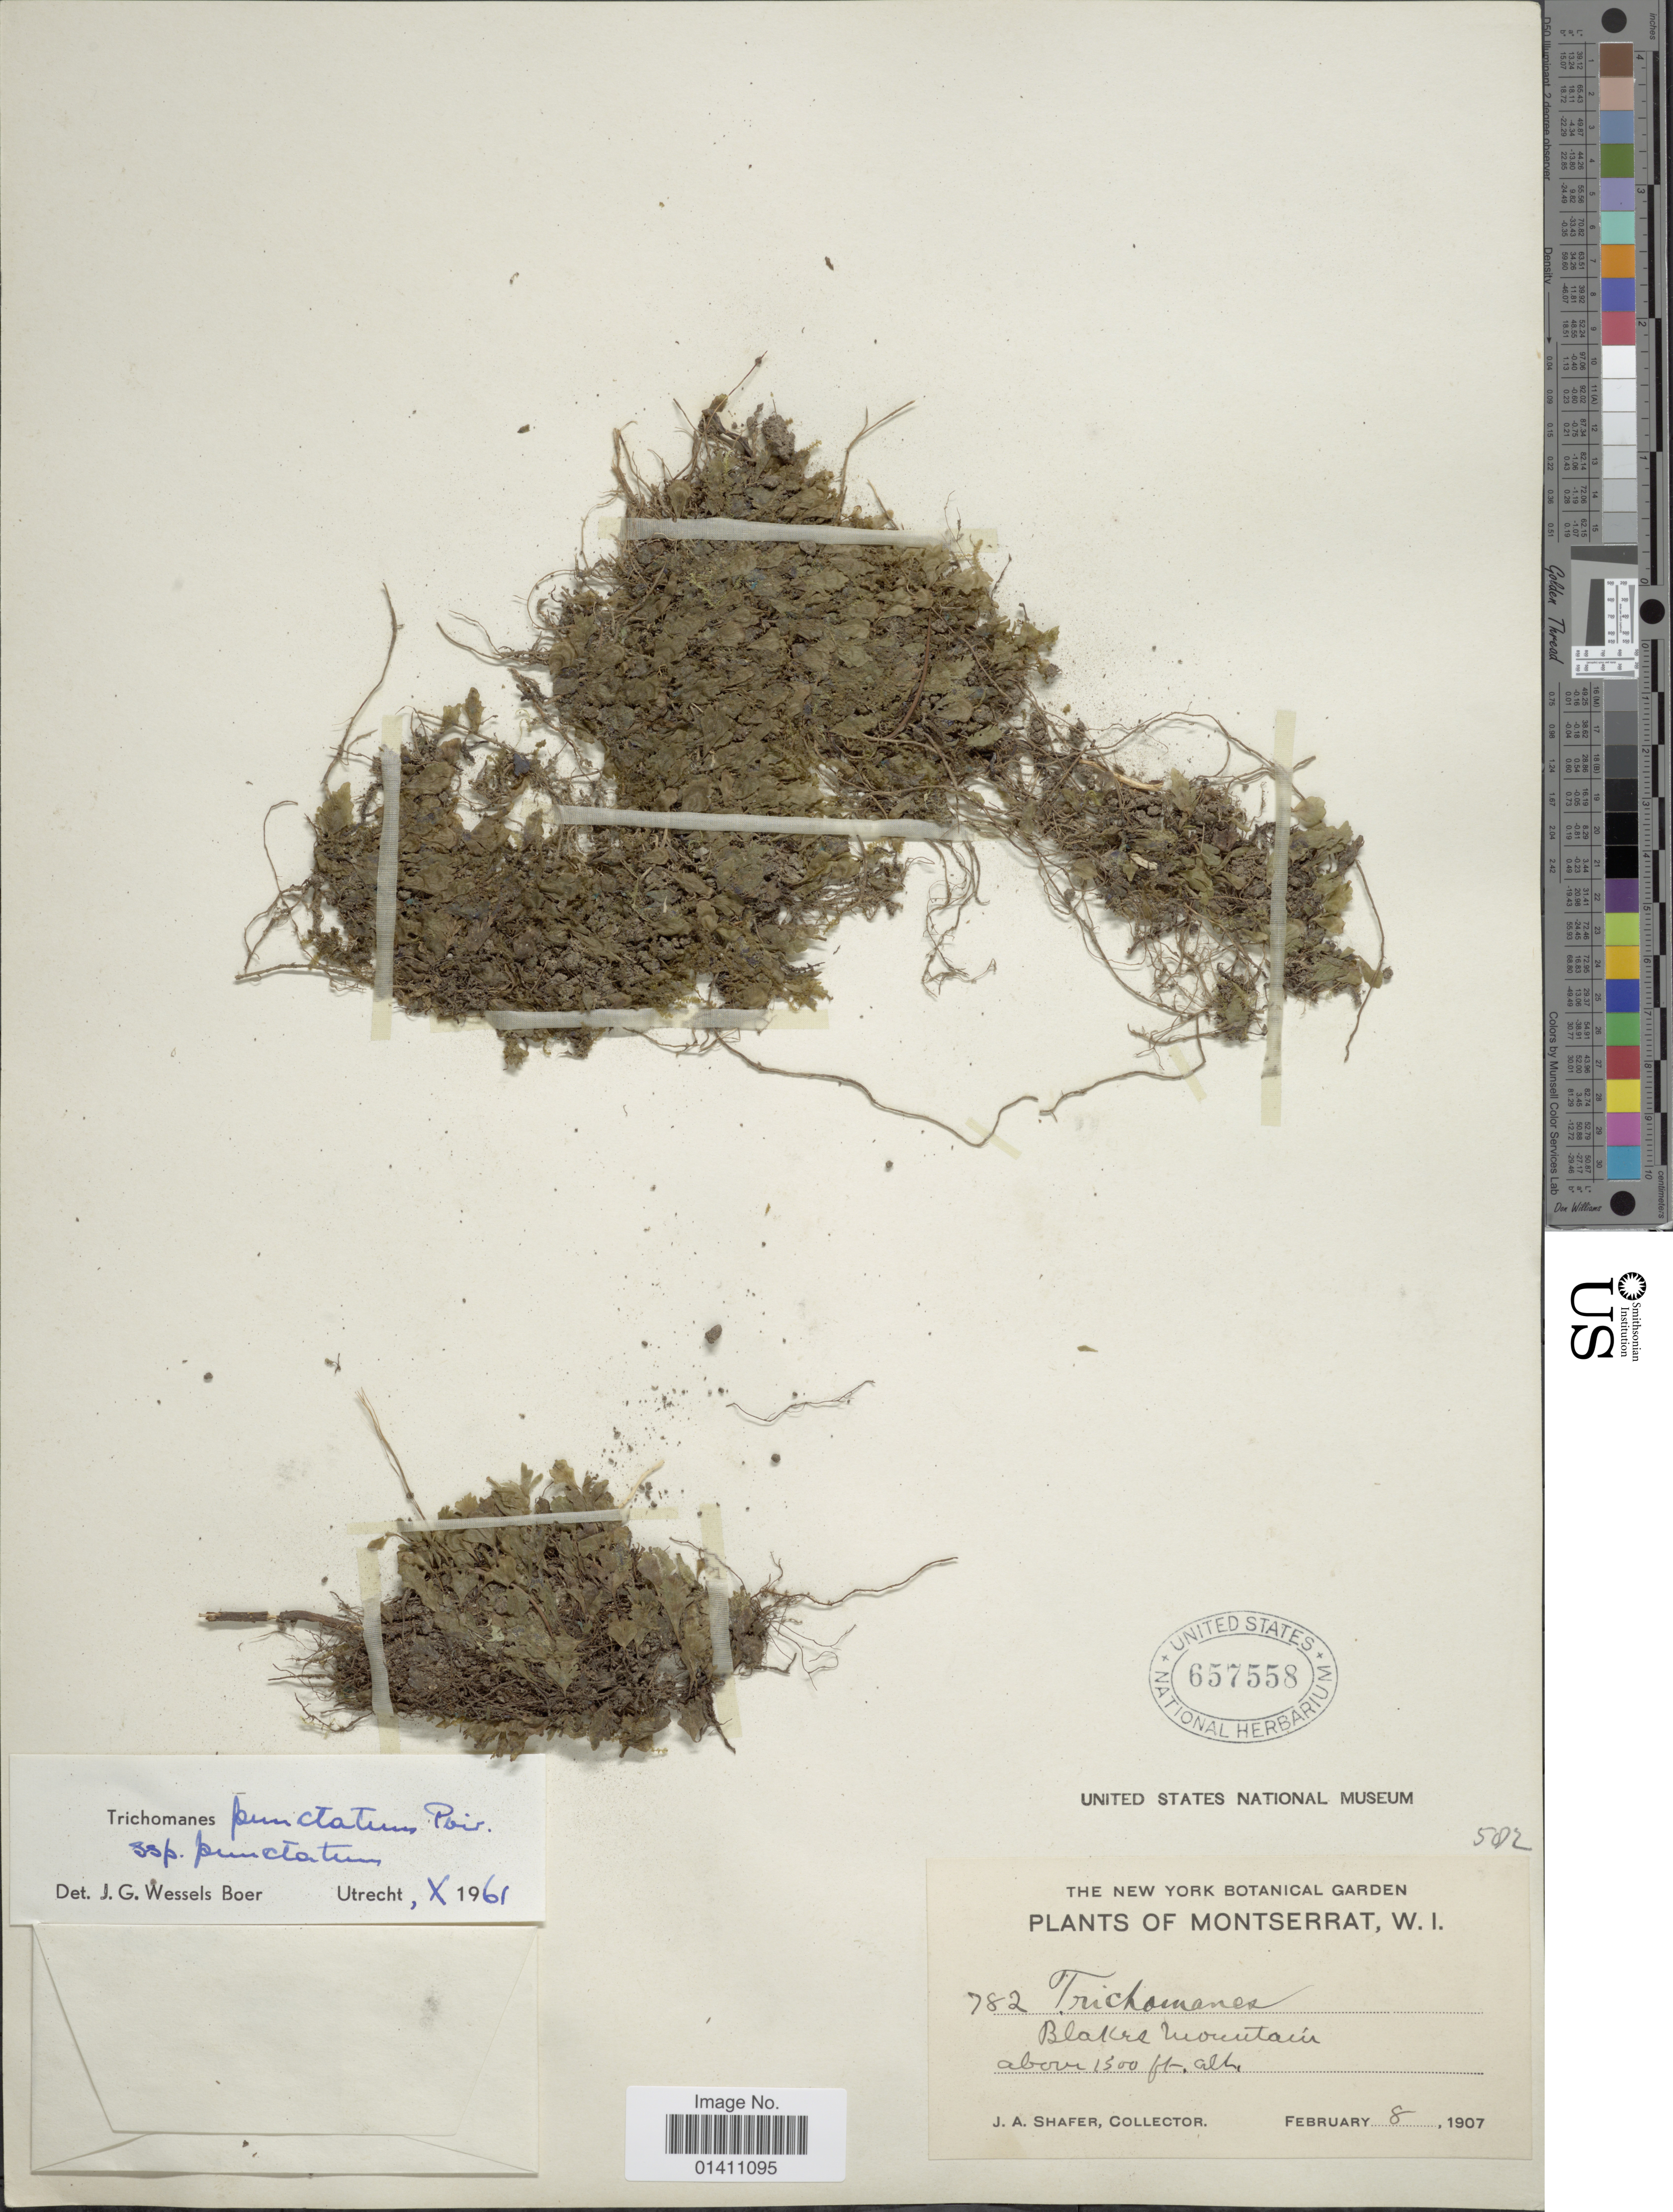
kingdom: Plantae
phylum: Tracheophyta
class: Polypodiopsida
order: Hymenophyllales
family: Hymenophyllaceae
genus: Didymoglossum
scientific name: Didymoglossum punctatum subsp. punctatum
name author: (Poir.) Desv.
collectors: J. A. Shafer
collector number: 782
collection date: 1907-02-08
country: Montserrat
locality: W. I. Blakre mountain.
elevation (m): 457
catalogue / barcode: US 657558